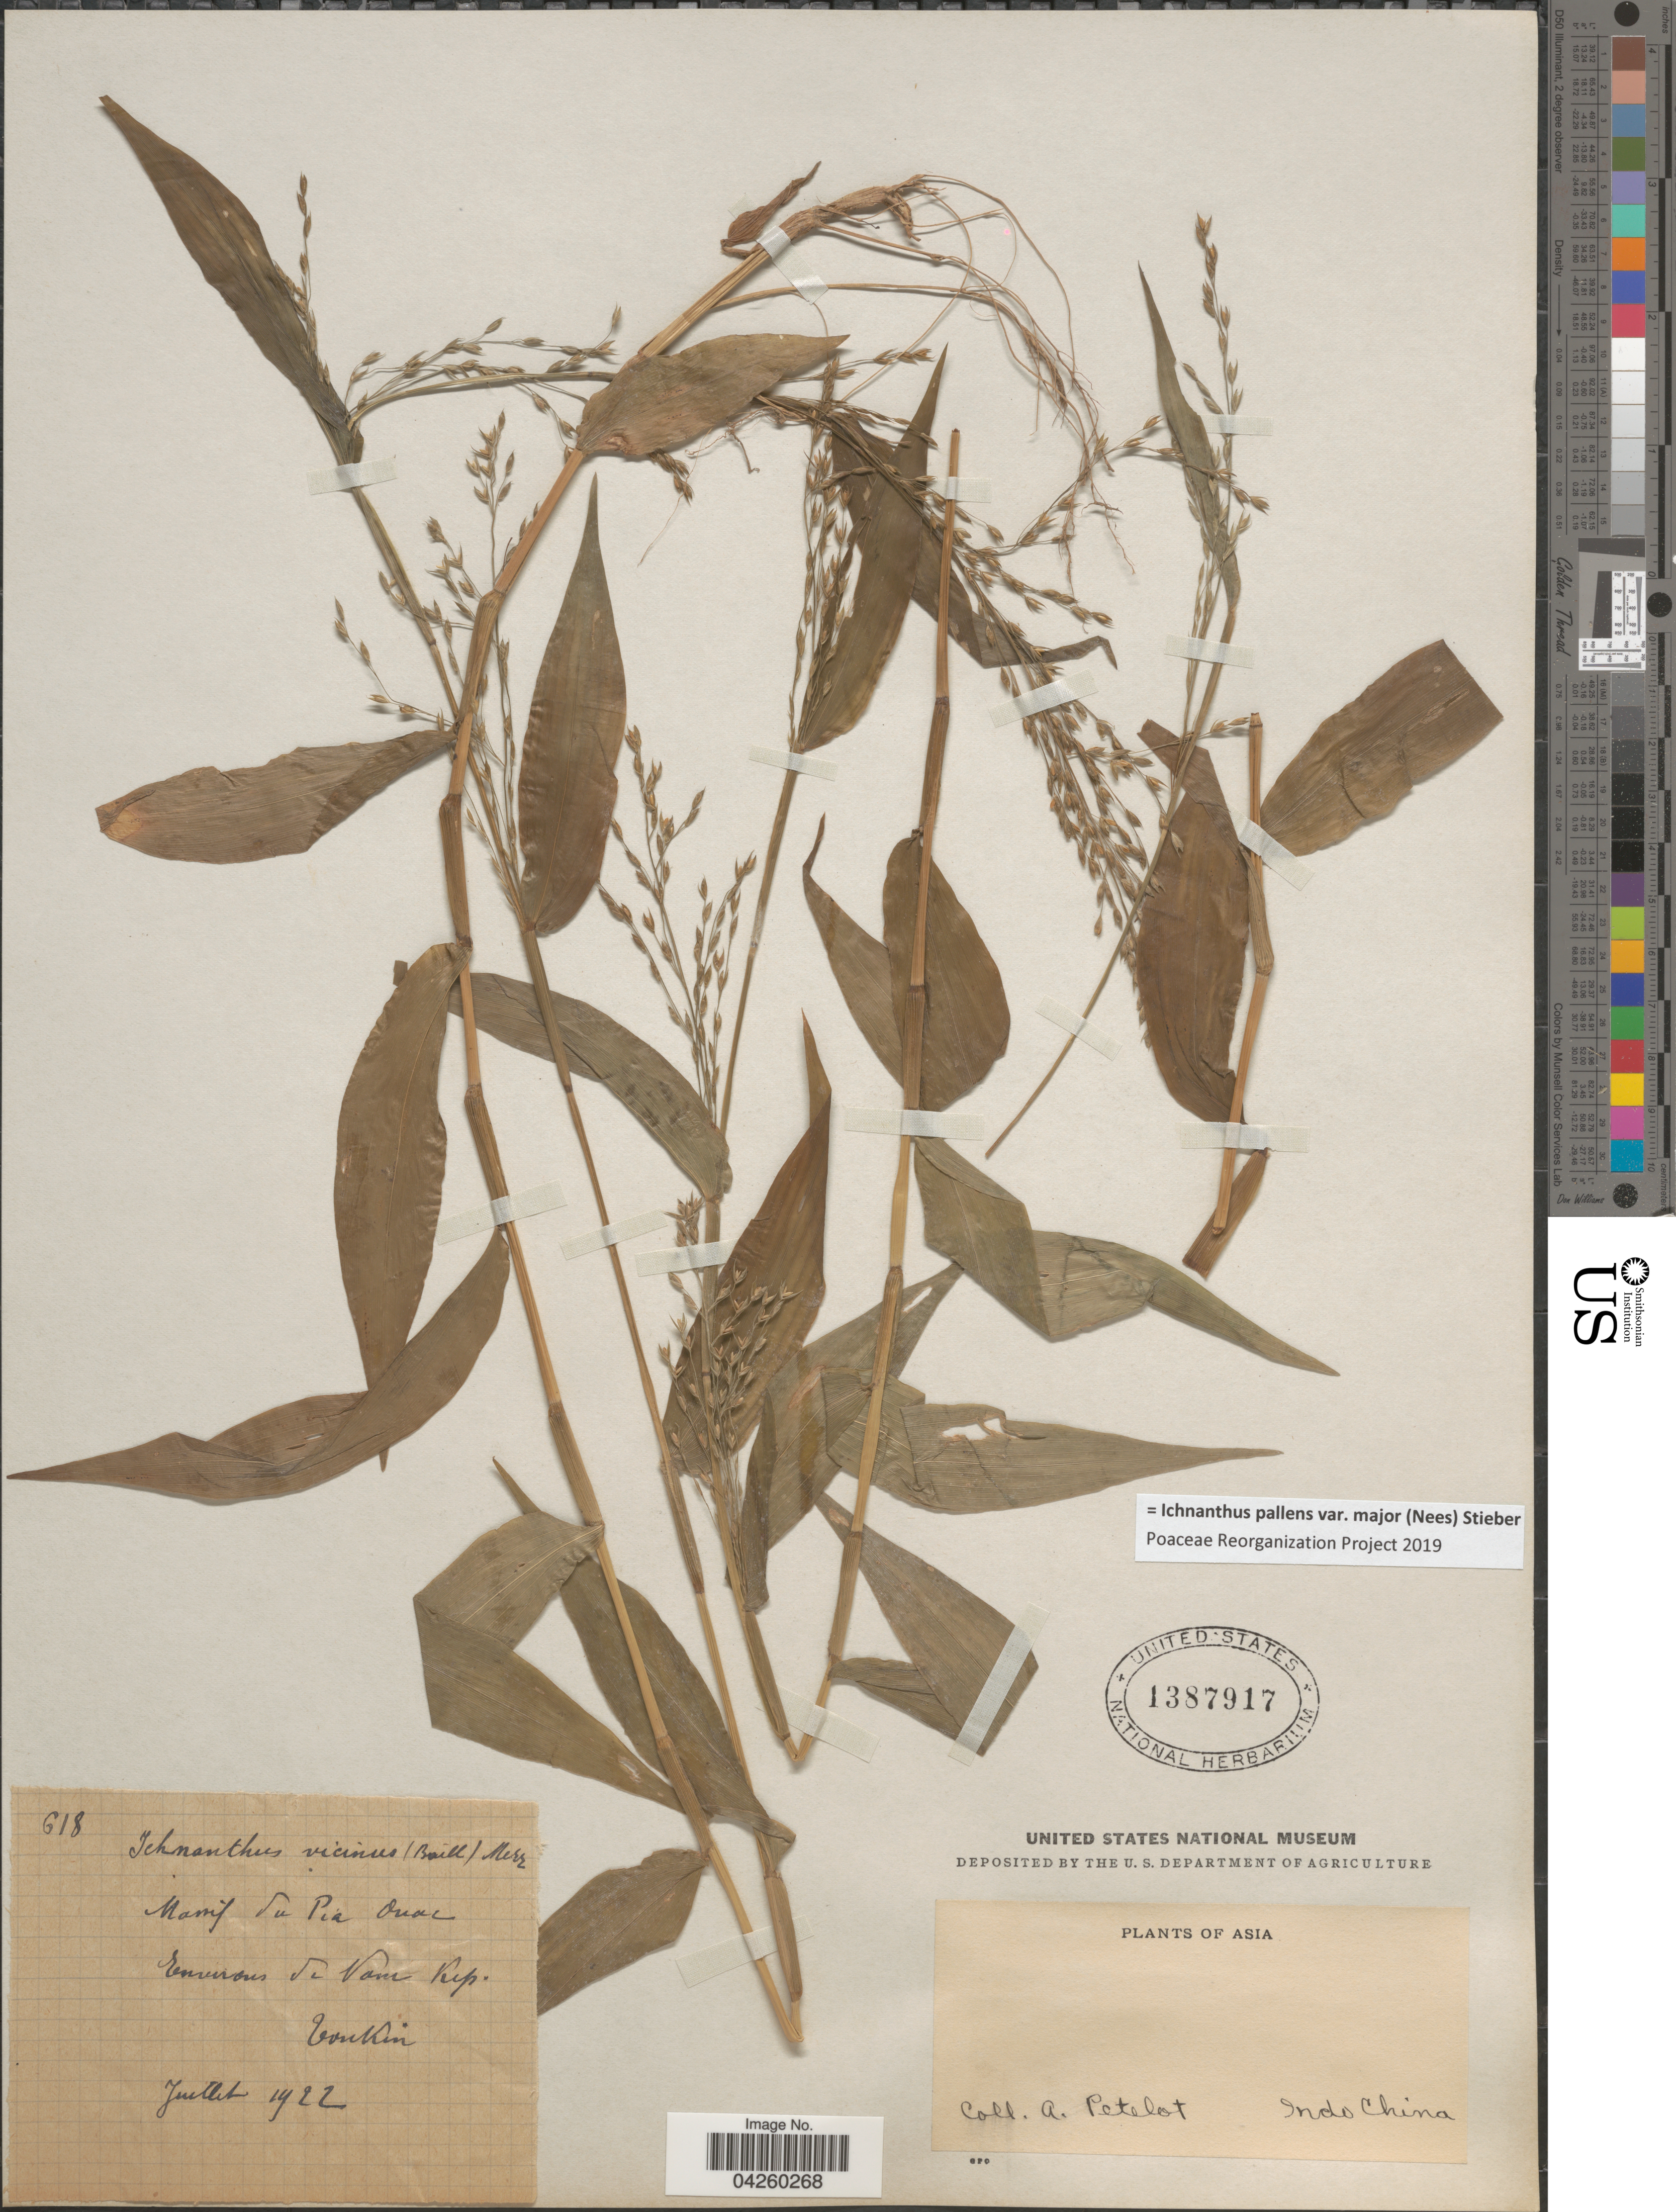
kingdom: Plantae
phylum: Tracheophyta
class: Liliopsida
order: Poales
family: Poaceae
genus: Ichnanthus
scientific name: Ichnanthus pallens var. major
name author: (Nees) Stieber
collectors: A. Petelot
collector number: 618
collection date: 1922-07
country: Vietnam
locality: Massif du Pia Quac. Environs de Nam Kep. Tonkin.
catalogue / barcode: US 1387917